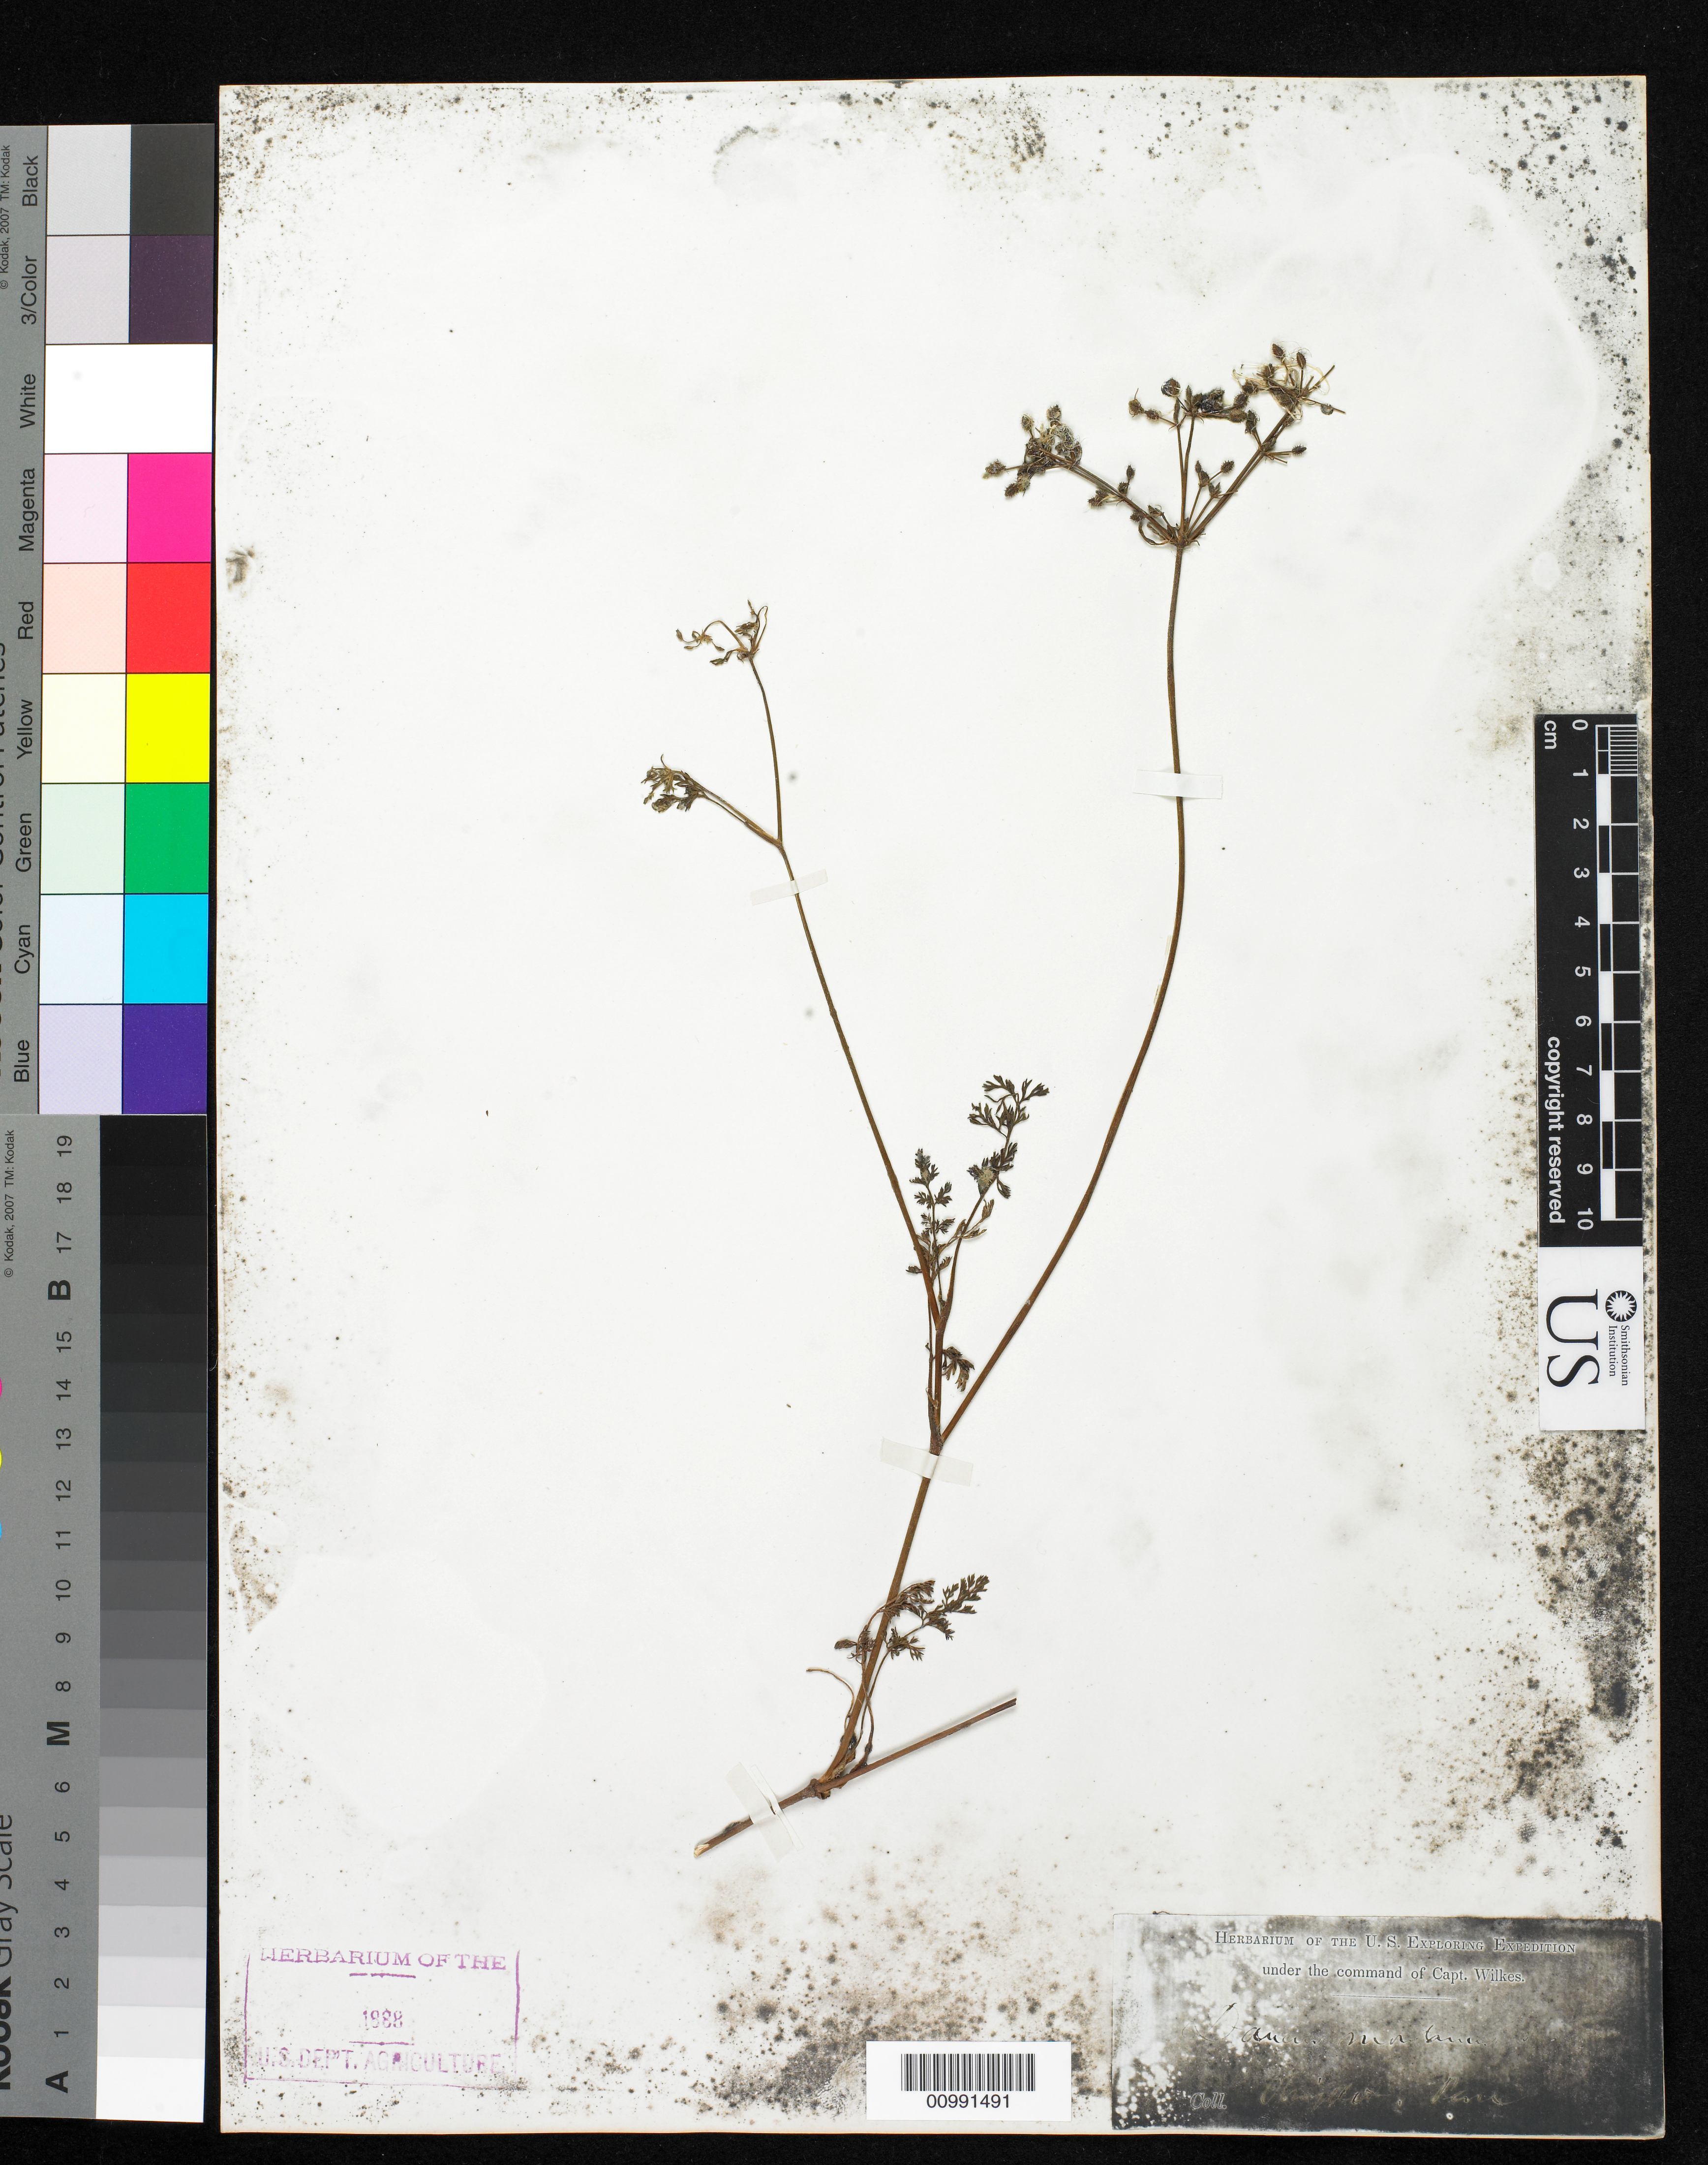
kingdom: Plantae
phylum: Tracheophyta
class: Magnoliopsida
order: Apiales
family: Apiaceae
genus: Daucus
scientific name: Daucus montanus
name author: Humb. & Bonpl. ex Spreng.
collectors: Wilkes Explor. Exped.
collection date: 1838/1842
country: Peru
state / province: Lima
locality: Obrajillo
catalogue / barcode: US 98562